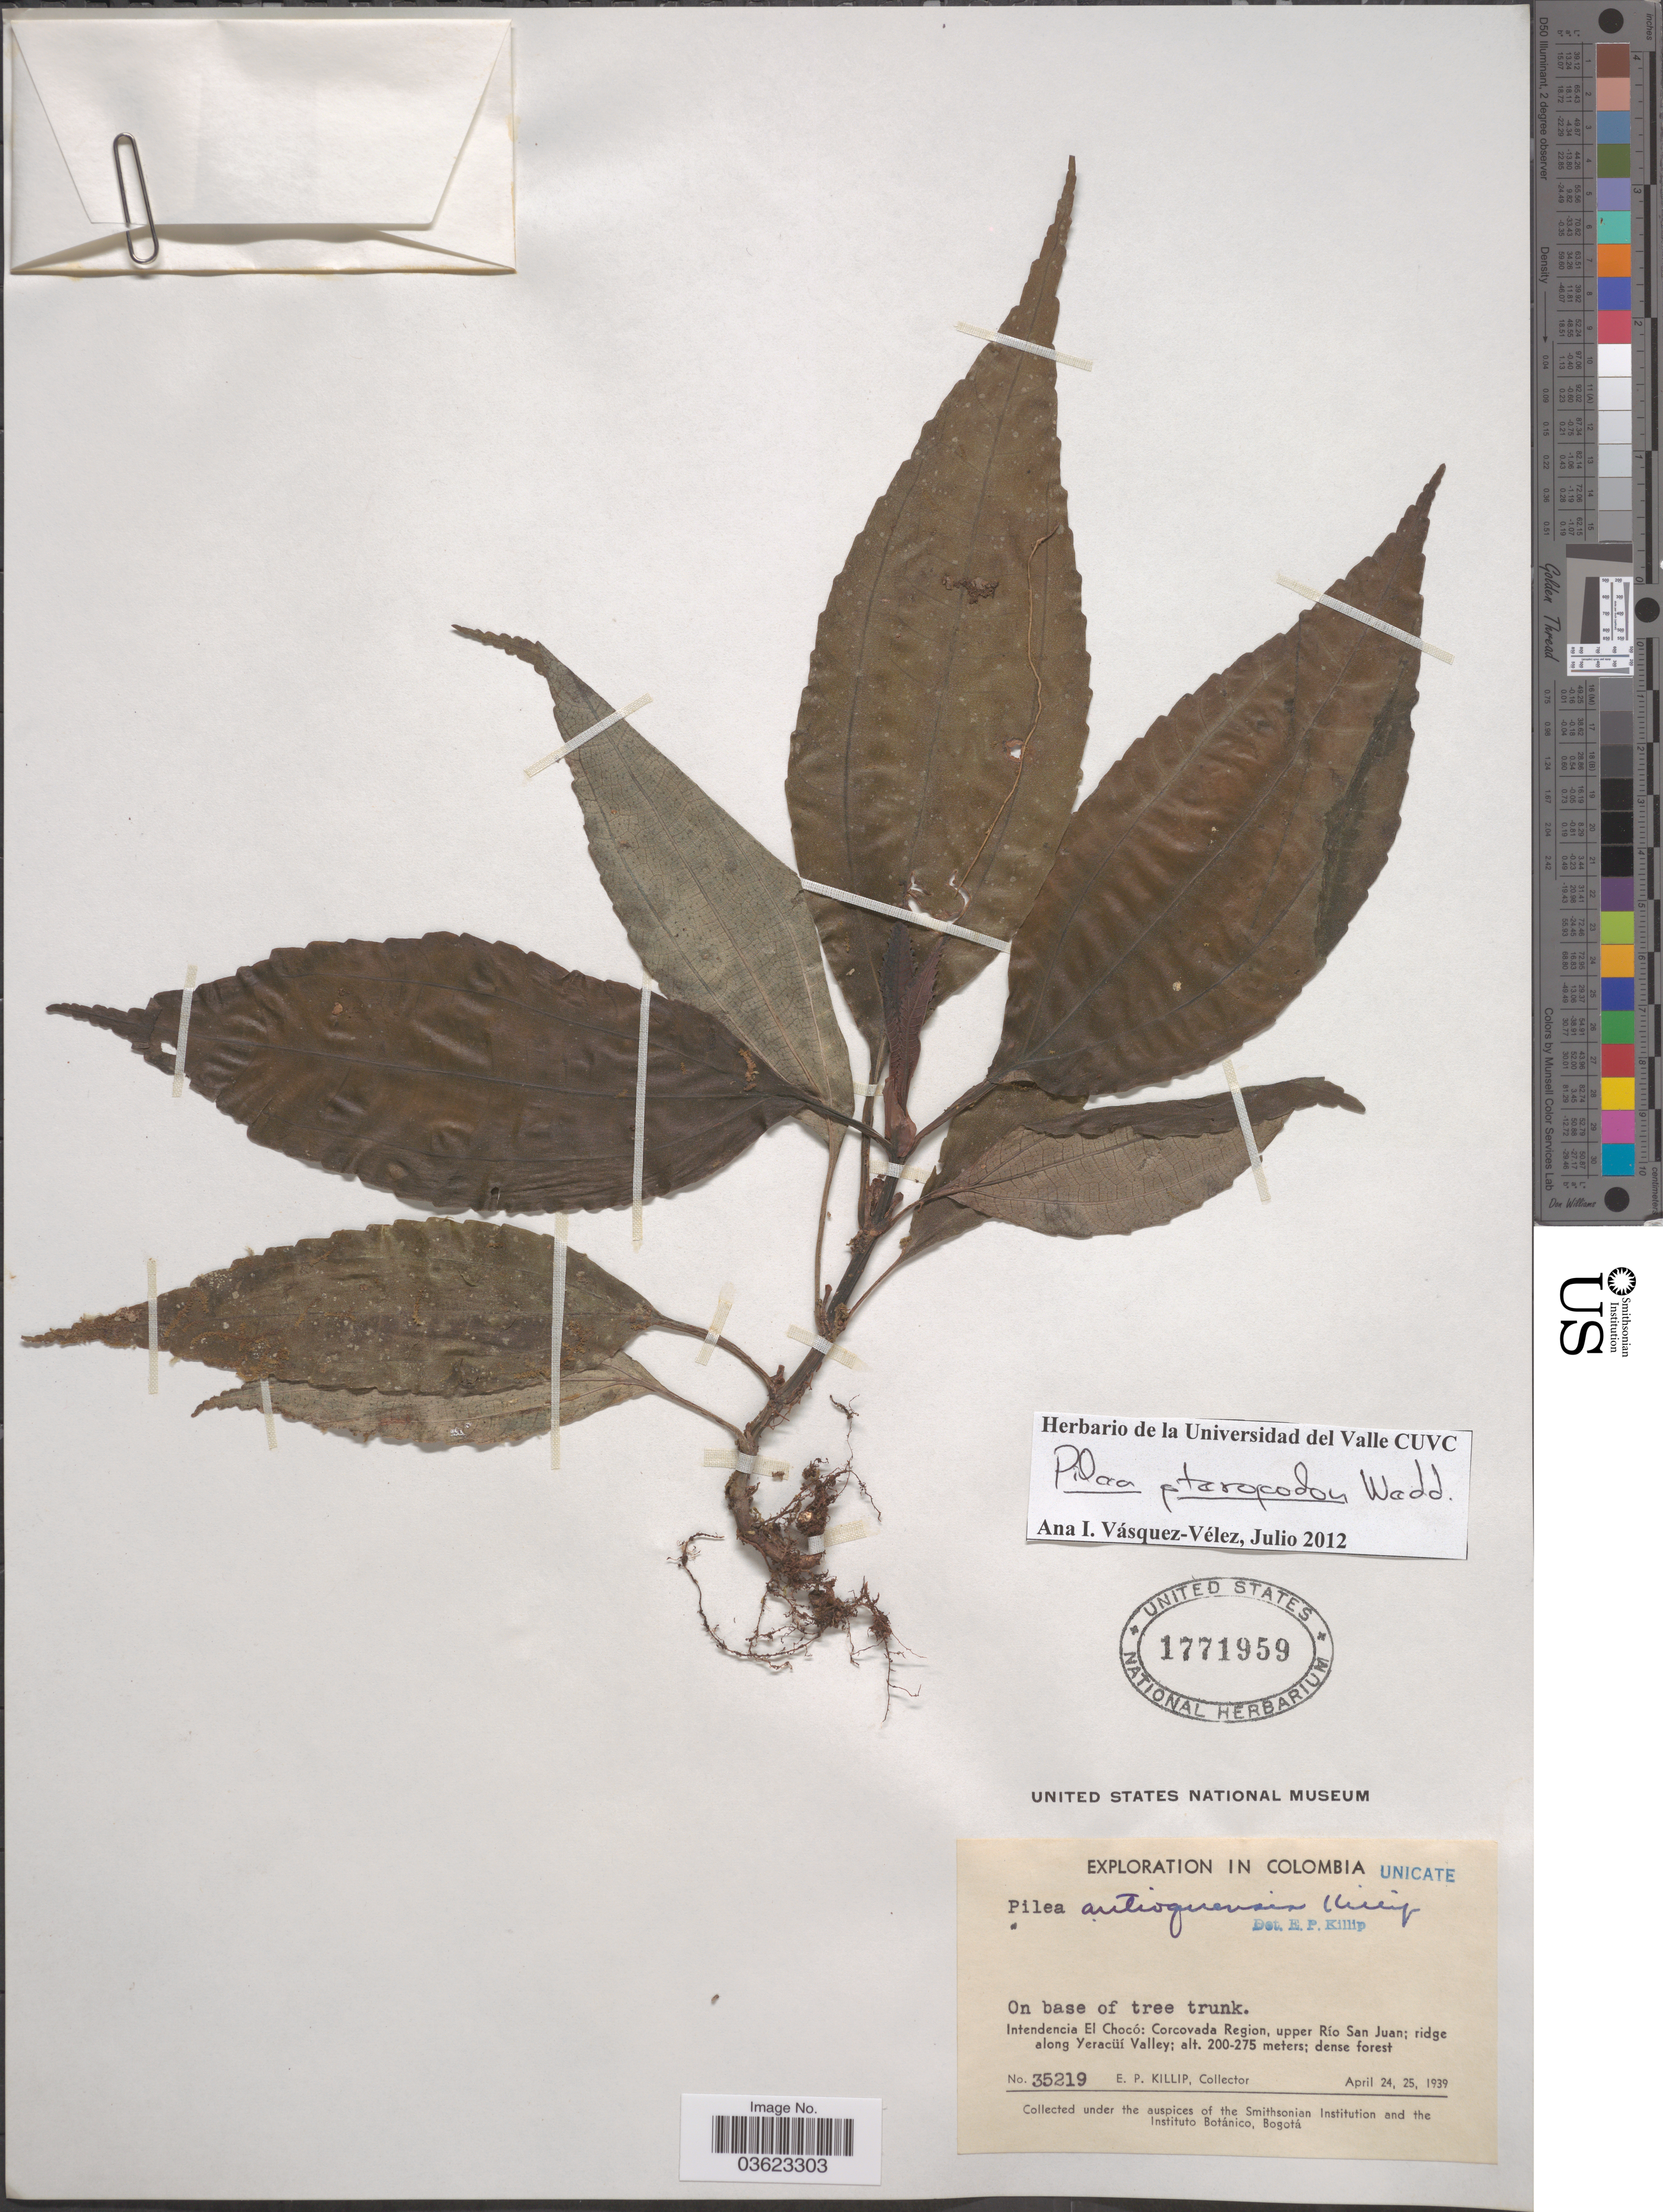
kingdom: Plantae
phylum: Tracheophyta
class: Magnoliopsida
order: Rosales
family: Urticaceae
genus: Pilea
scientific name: Pilea pteropodon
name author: Wedd.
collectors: E. P. Killip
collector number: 35219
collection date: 1939-04-24/1939-04-25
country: Colombia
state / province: Chocó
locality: Intendencio El Chocó: Corcovada Region, upper Río San Juan; ridge along Yeracüí Valley.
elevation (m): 200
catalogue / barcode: US 1771959